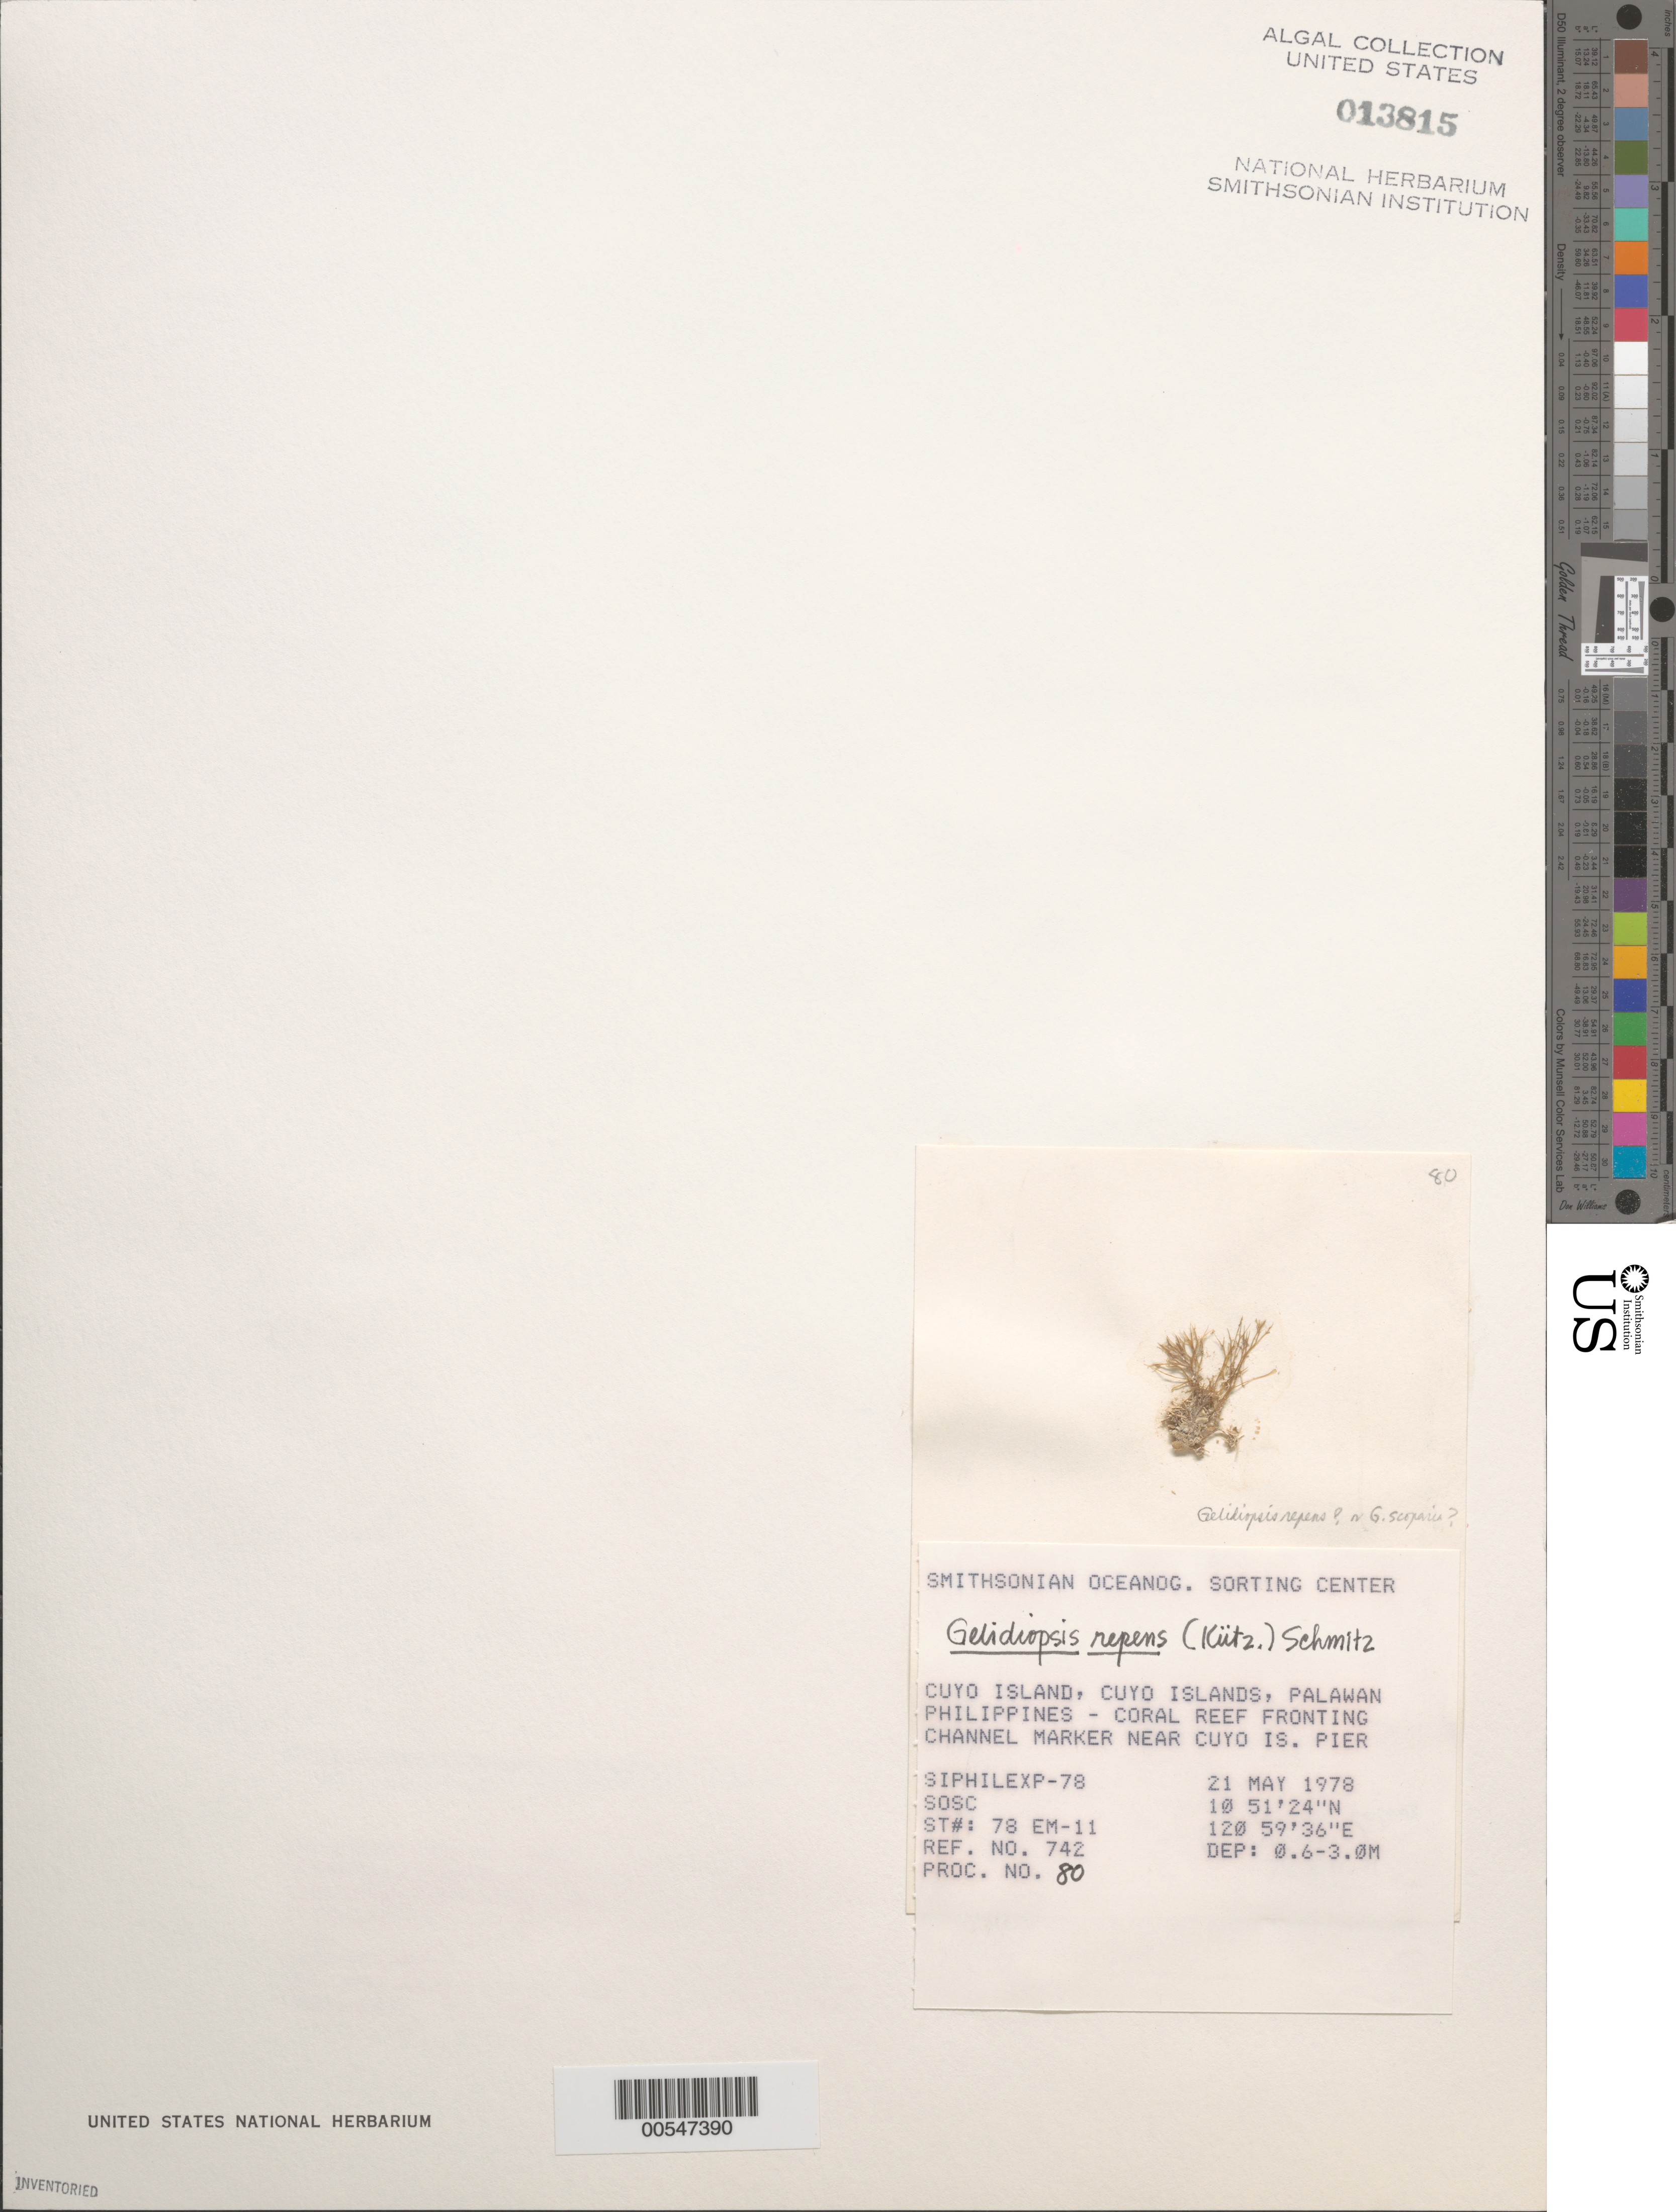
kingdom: Plantae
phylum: Rhodophyta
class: Florideophyceae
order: Rhodymeniales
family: Lomentariaceae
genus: Ceratodictyon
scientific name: Ceratodictyon repens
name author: (Kütz.) R.E. Norris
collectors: SOSC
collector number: Station 78 EM-11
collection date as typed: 21 May 1978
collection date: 1978-05-21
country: Philippines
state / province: Mimaropa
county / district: Palawan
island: Cuyo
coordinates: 10 51' 24" N, 120 59' 36" E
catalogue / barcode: US 13815